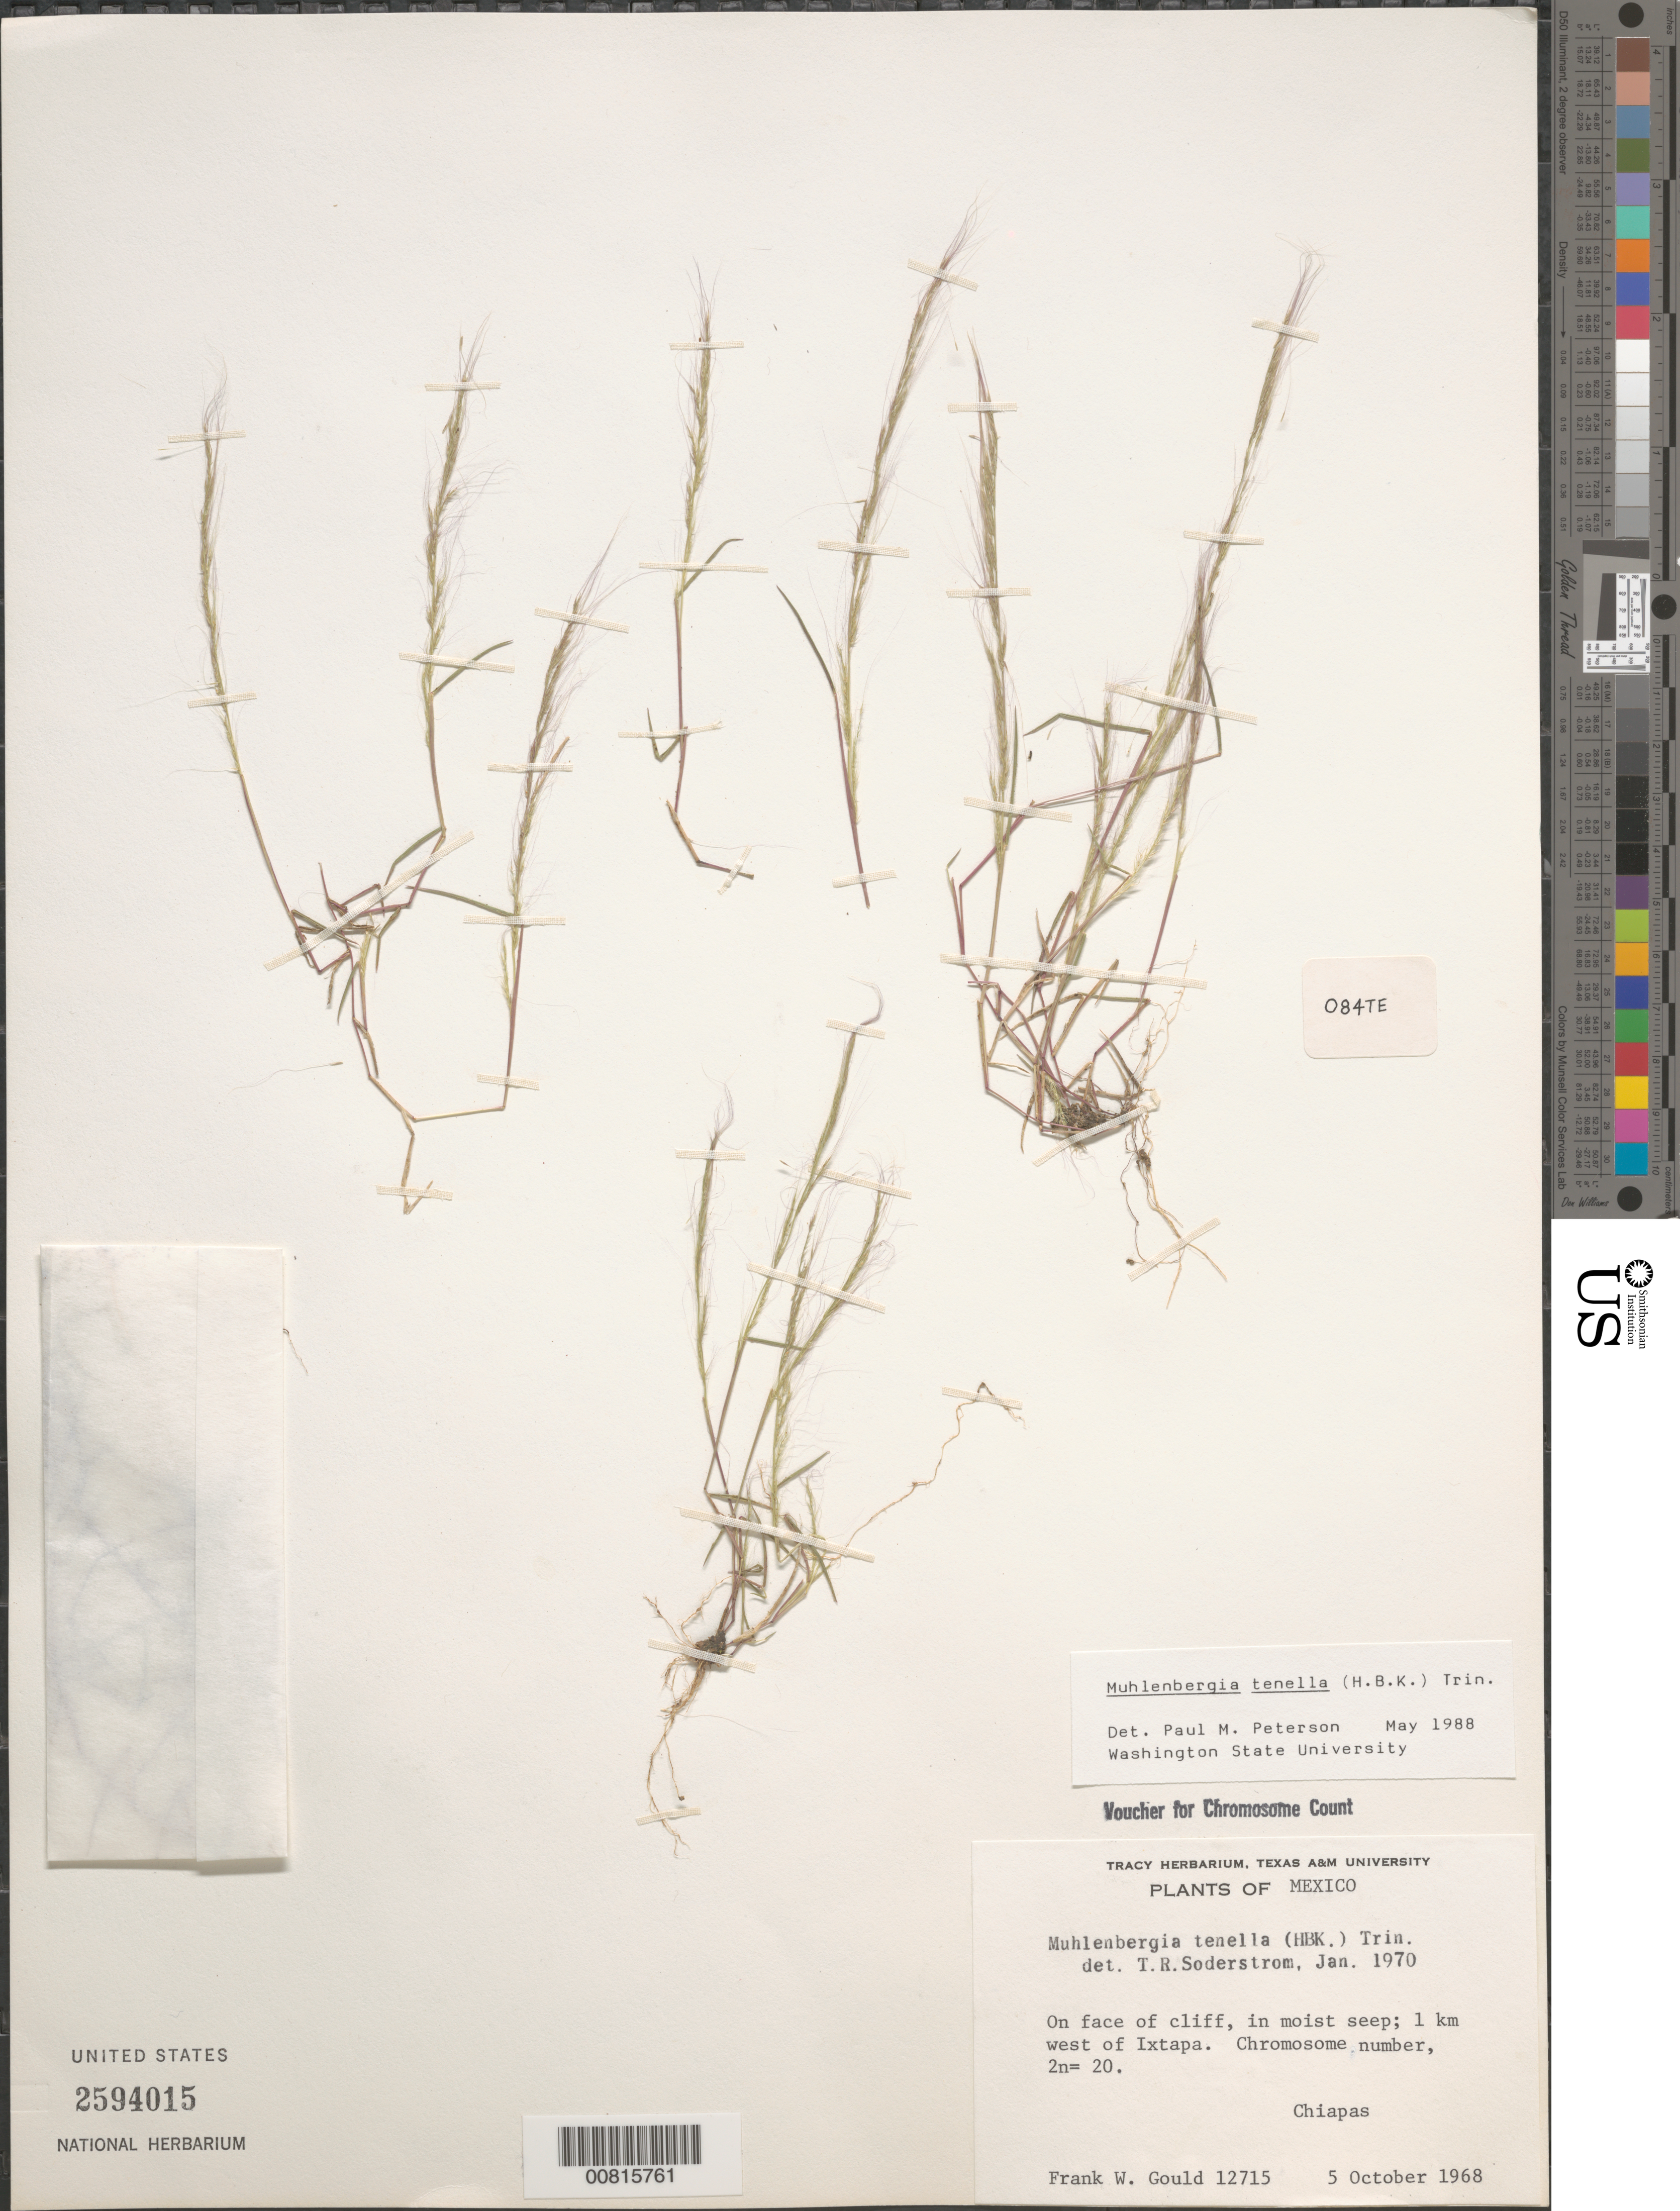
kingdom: Plantae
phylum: Tracheophyta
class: Liliopsida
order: Poales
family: Poaceae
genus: Muhlenbergia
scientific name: Muhlenbergia tenella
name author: (Kunth) Trin.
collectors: F. W. Gould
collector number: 12715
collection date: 1968-10-05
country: Mexico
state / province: Chiapas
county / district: Ixtapa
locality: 1 km W of Ixtapa, mpio. Ixtapa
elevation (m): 1050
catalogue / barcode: US 2594015